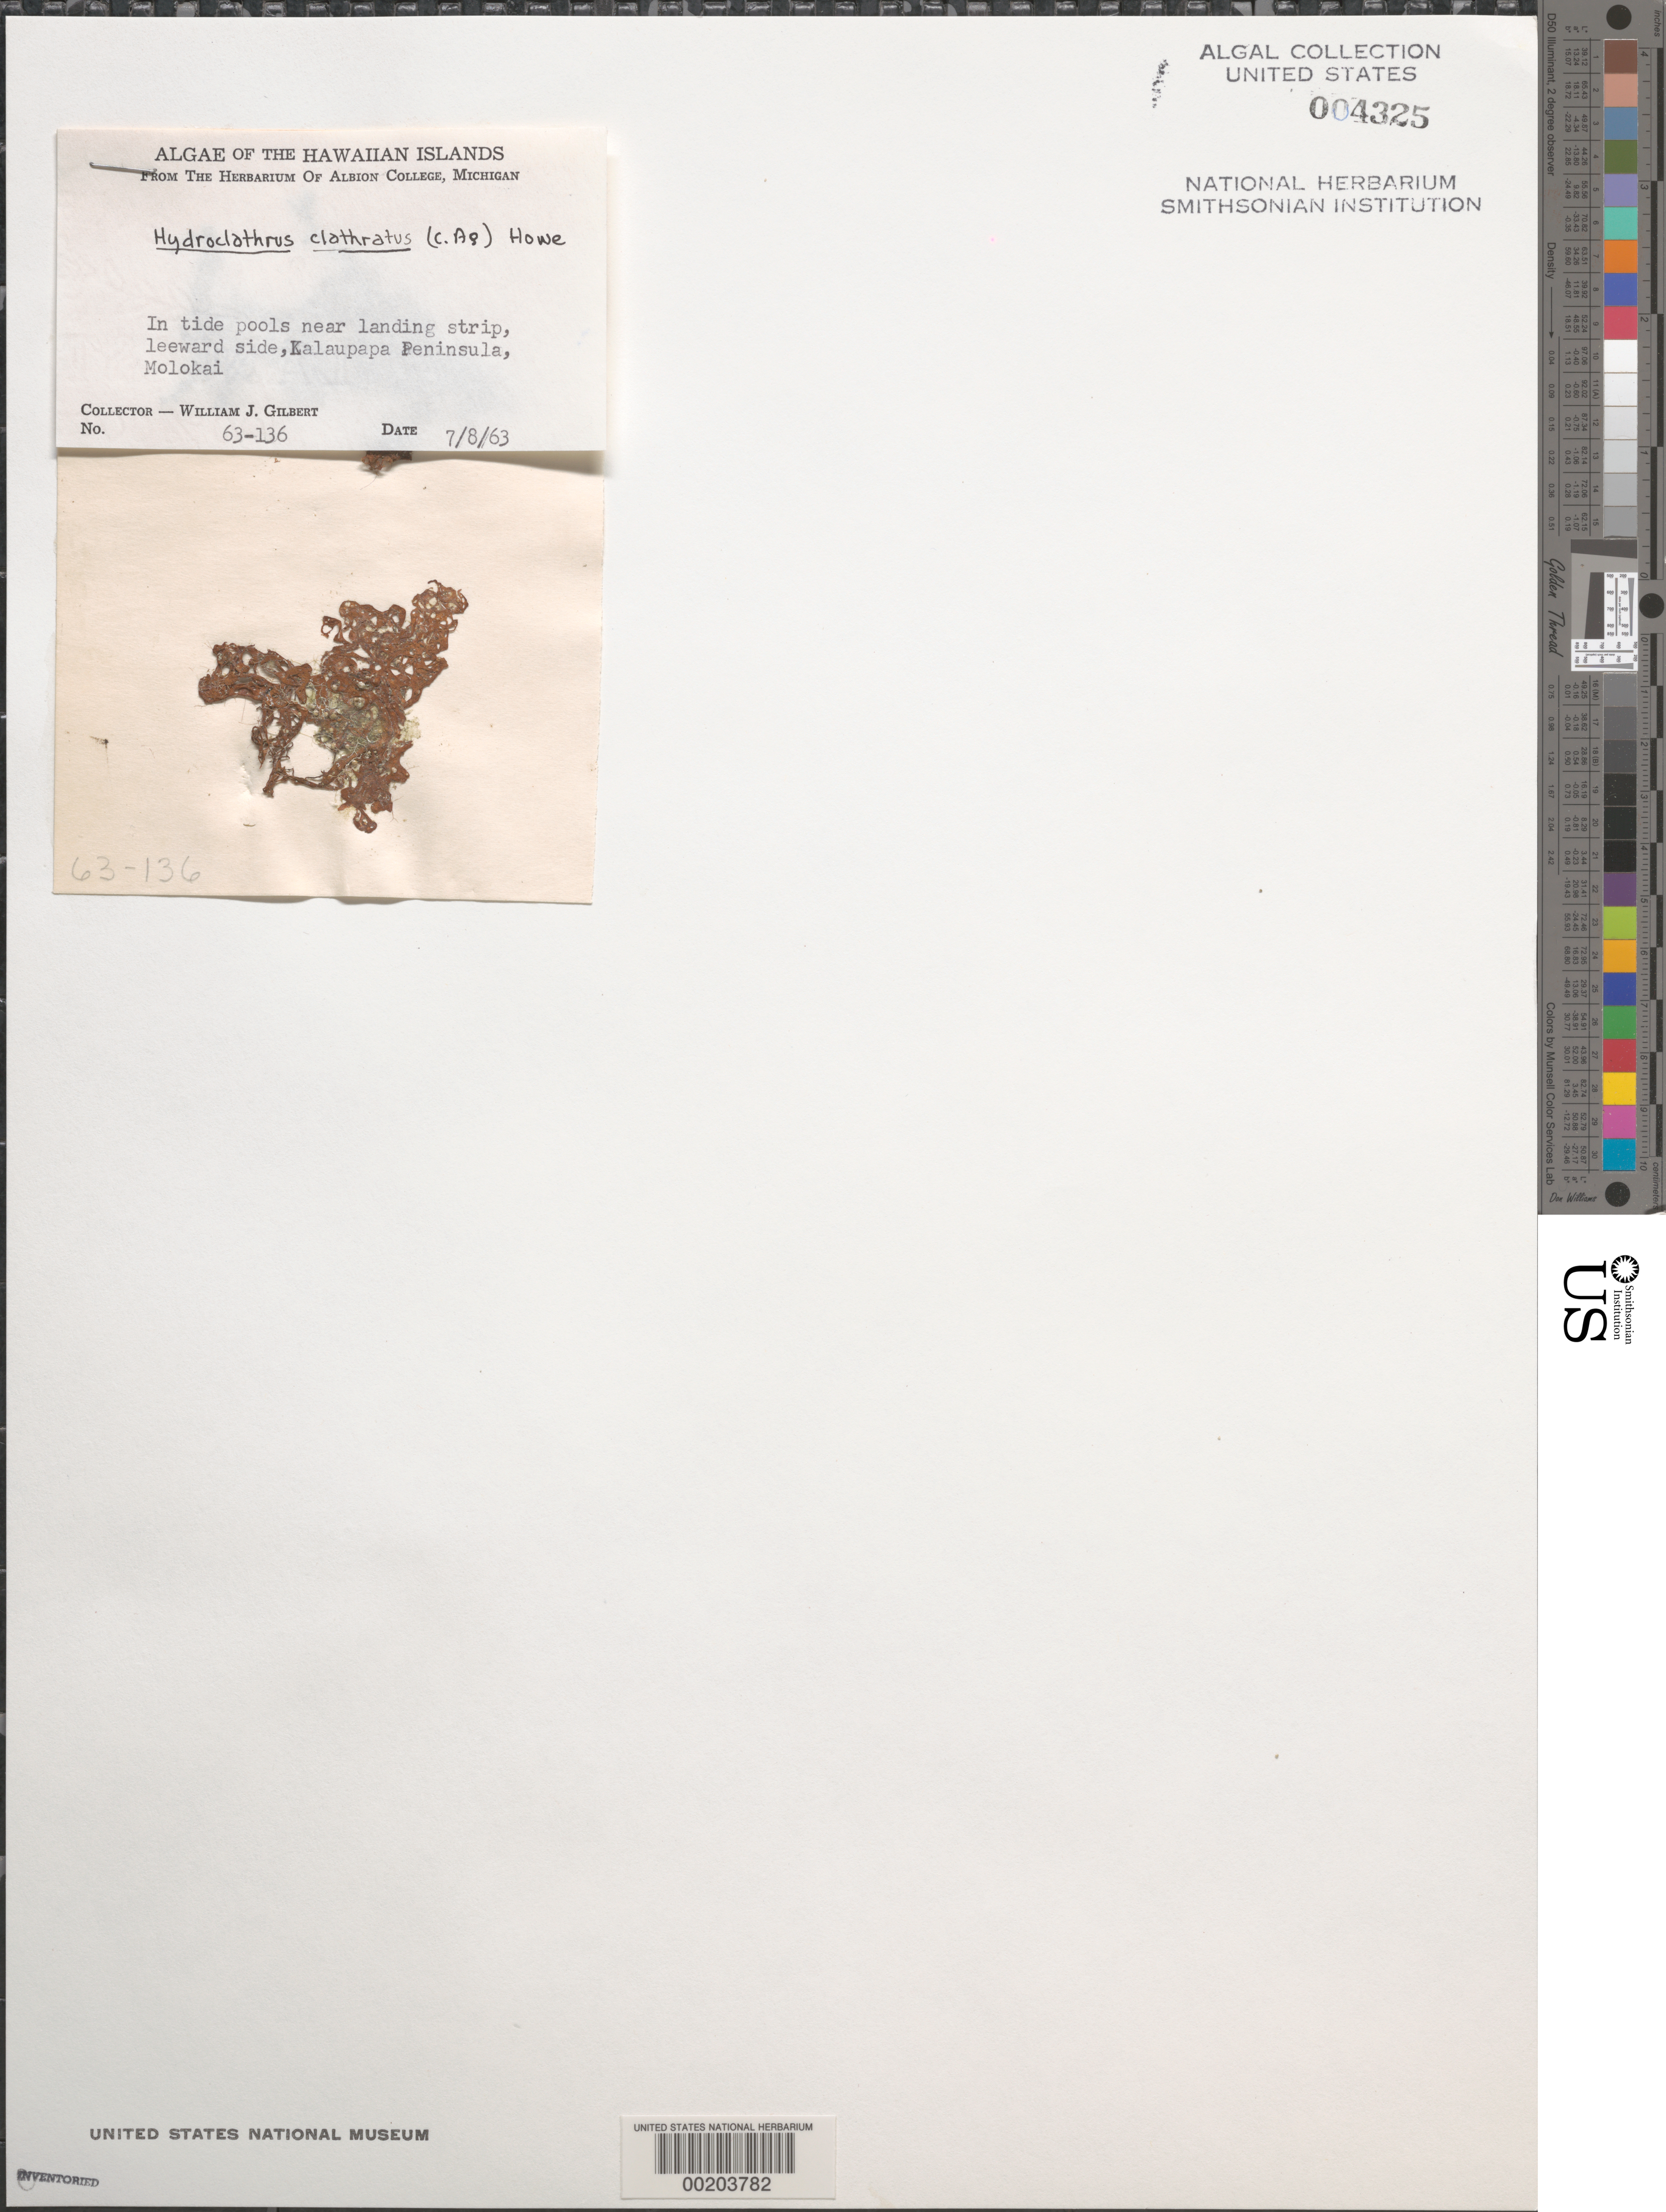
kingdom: Chromista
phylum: Ochrophyta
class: Phaeophyceae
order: Scytosiphonales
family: Scytosiphonaceae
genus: Hydroclathrus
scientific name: Hydroclathrus clathratus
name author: (C. Agardh) M. Howe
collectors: W. J. Gilbert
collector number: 63-136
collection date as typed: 08 Jul 1963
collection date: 1963-07-08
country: United States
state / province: Hawaii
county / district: Maui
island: Moloka'i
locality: Kalaupapa Peninsula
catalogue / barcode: US 4325